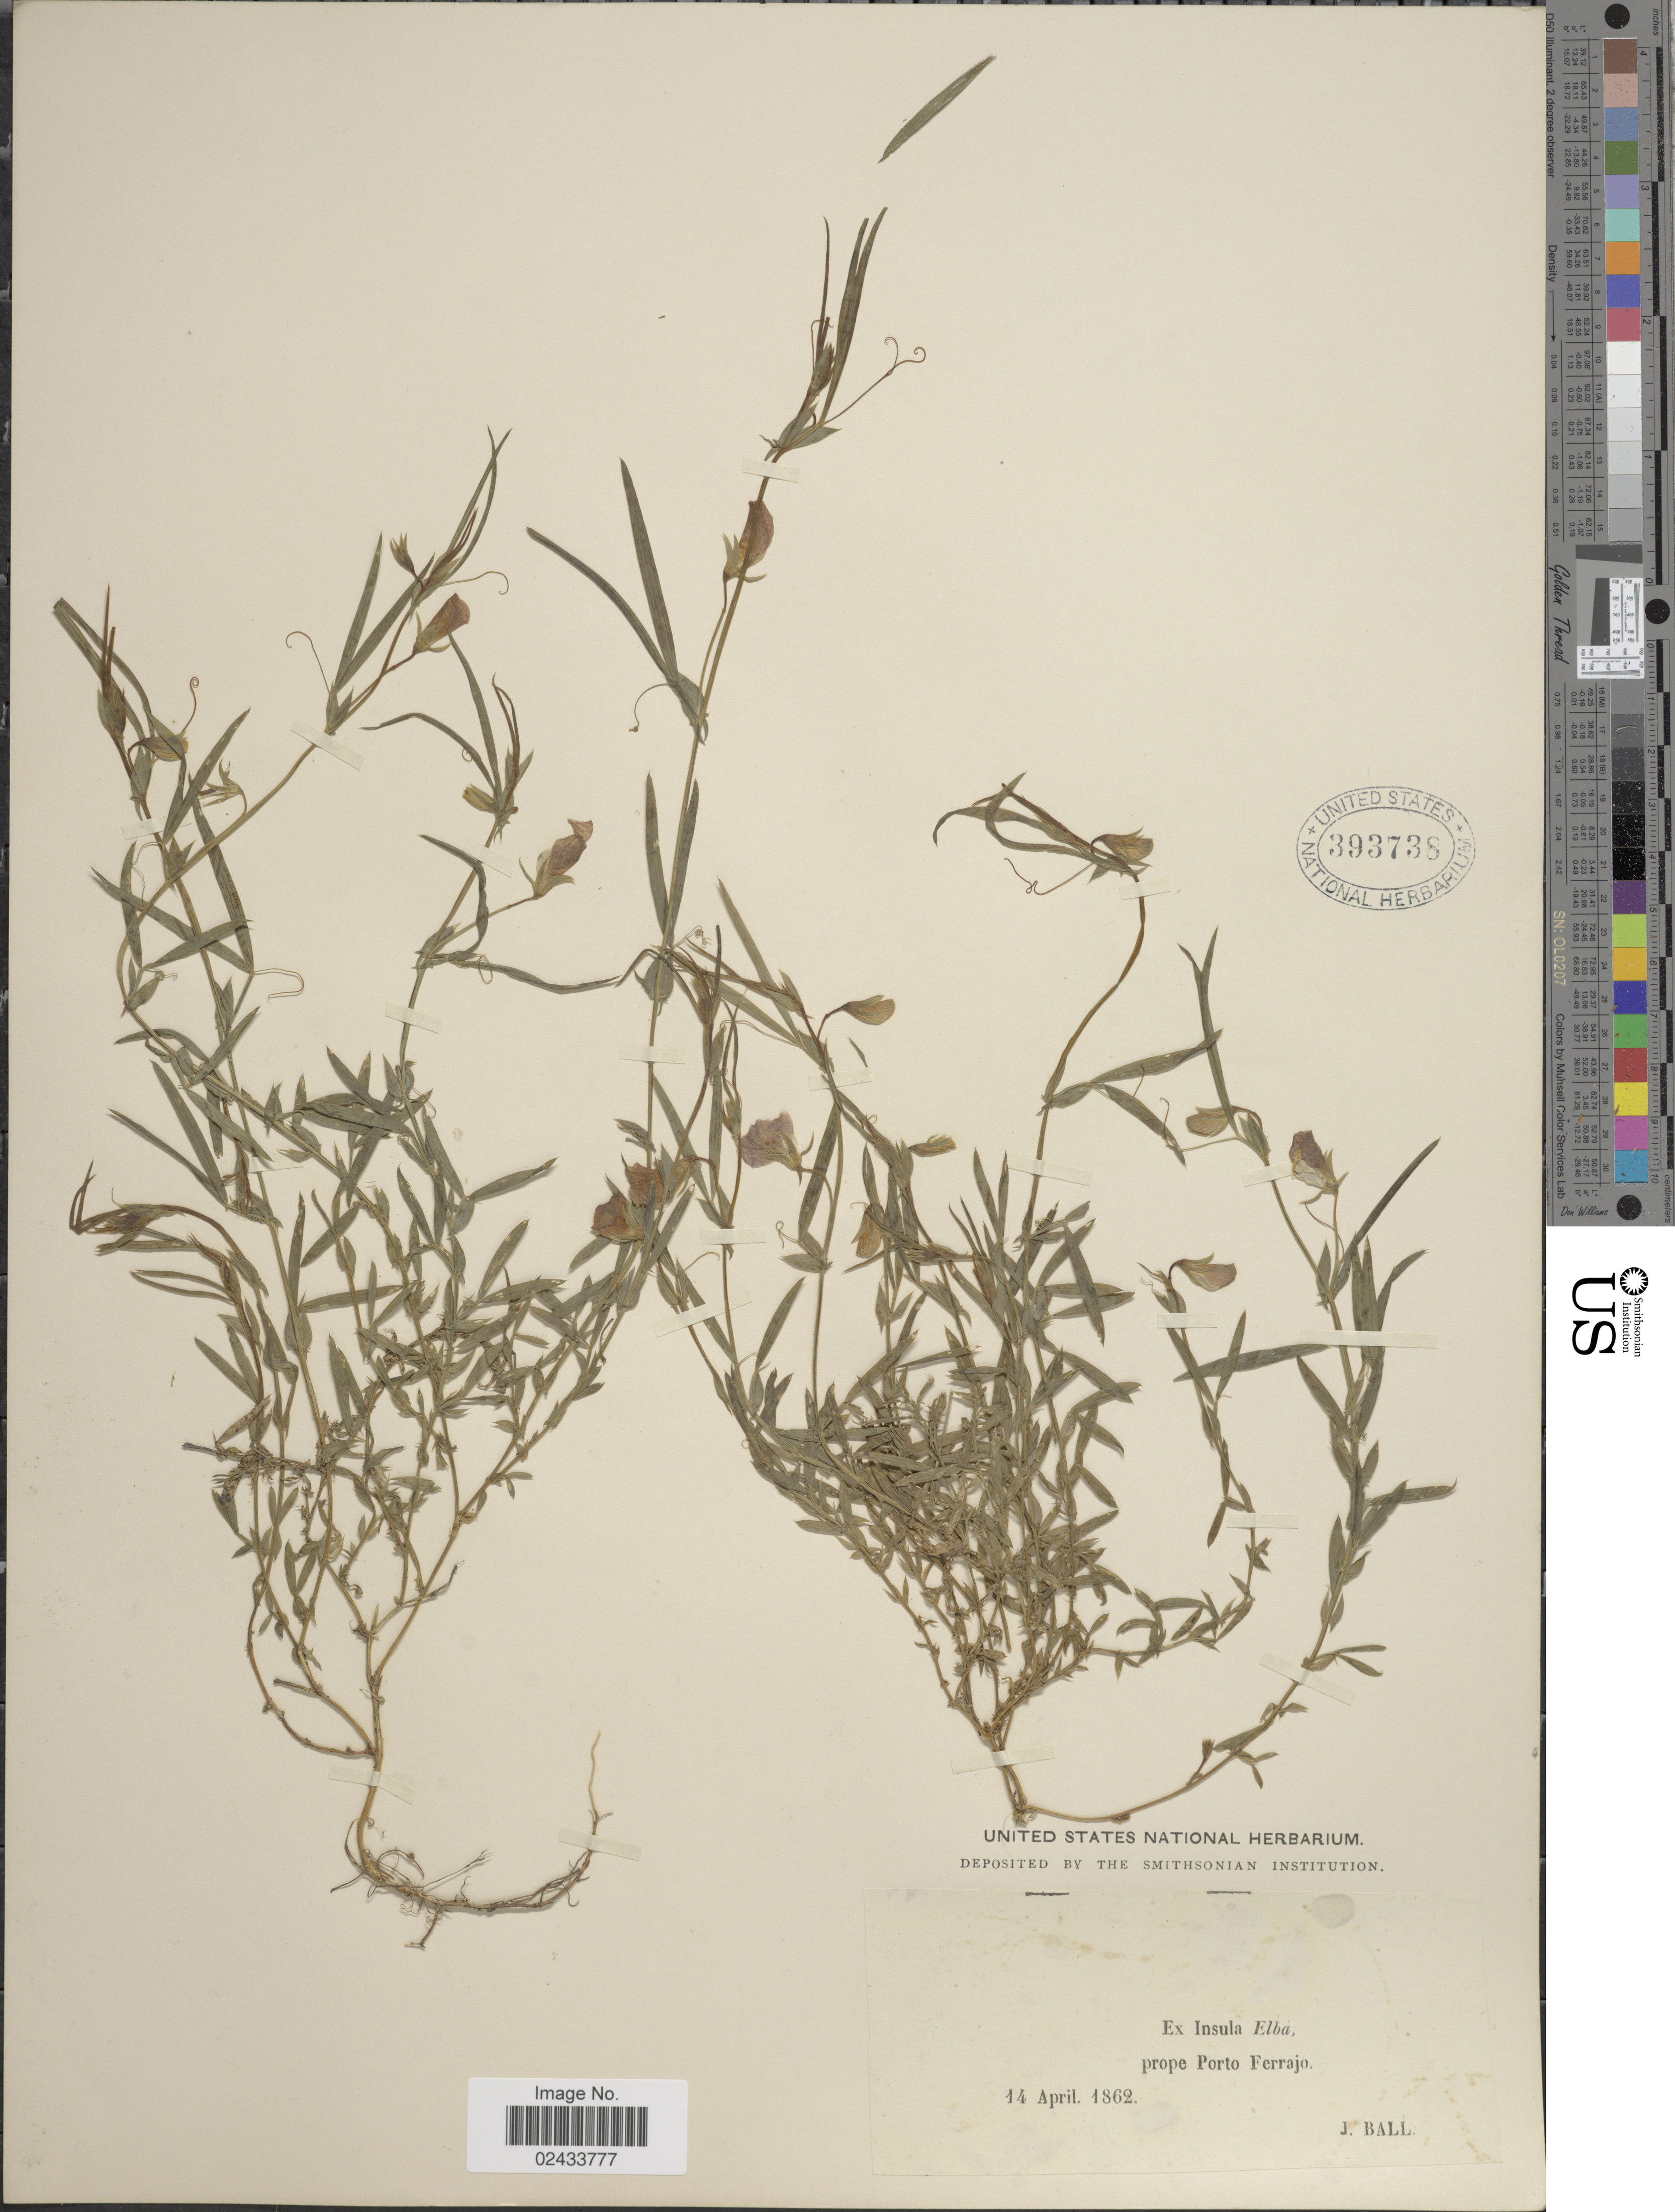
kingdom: Plantae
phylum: Tracheophyta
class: Magnoliopsida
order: Fabales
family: Fabaceae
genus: Lathyrus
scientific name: Lathyrus sp.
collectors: J. Ball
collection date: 1862-04-14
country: Italy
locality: Insula Elba prope Portoferraio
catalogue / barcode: US 393738